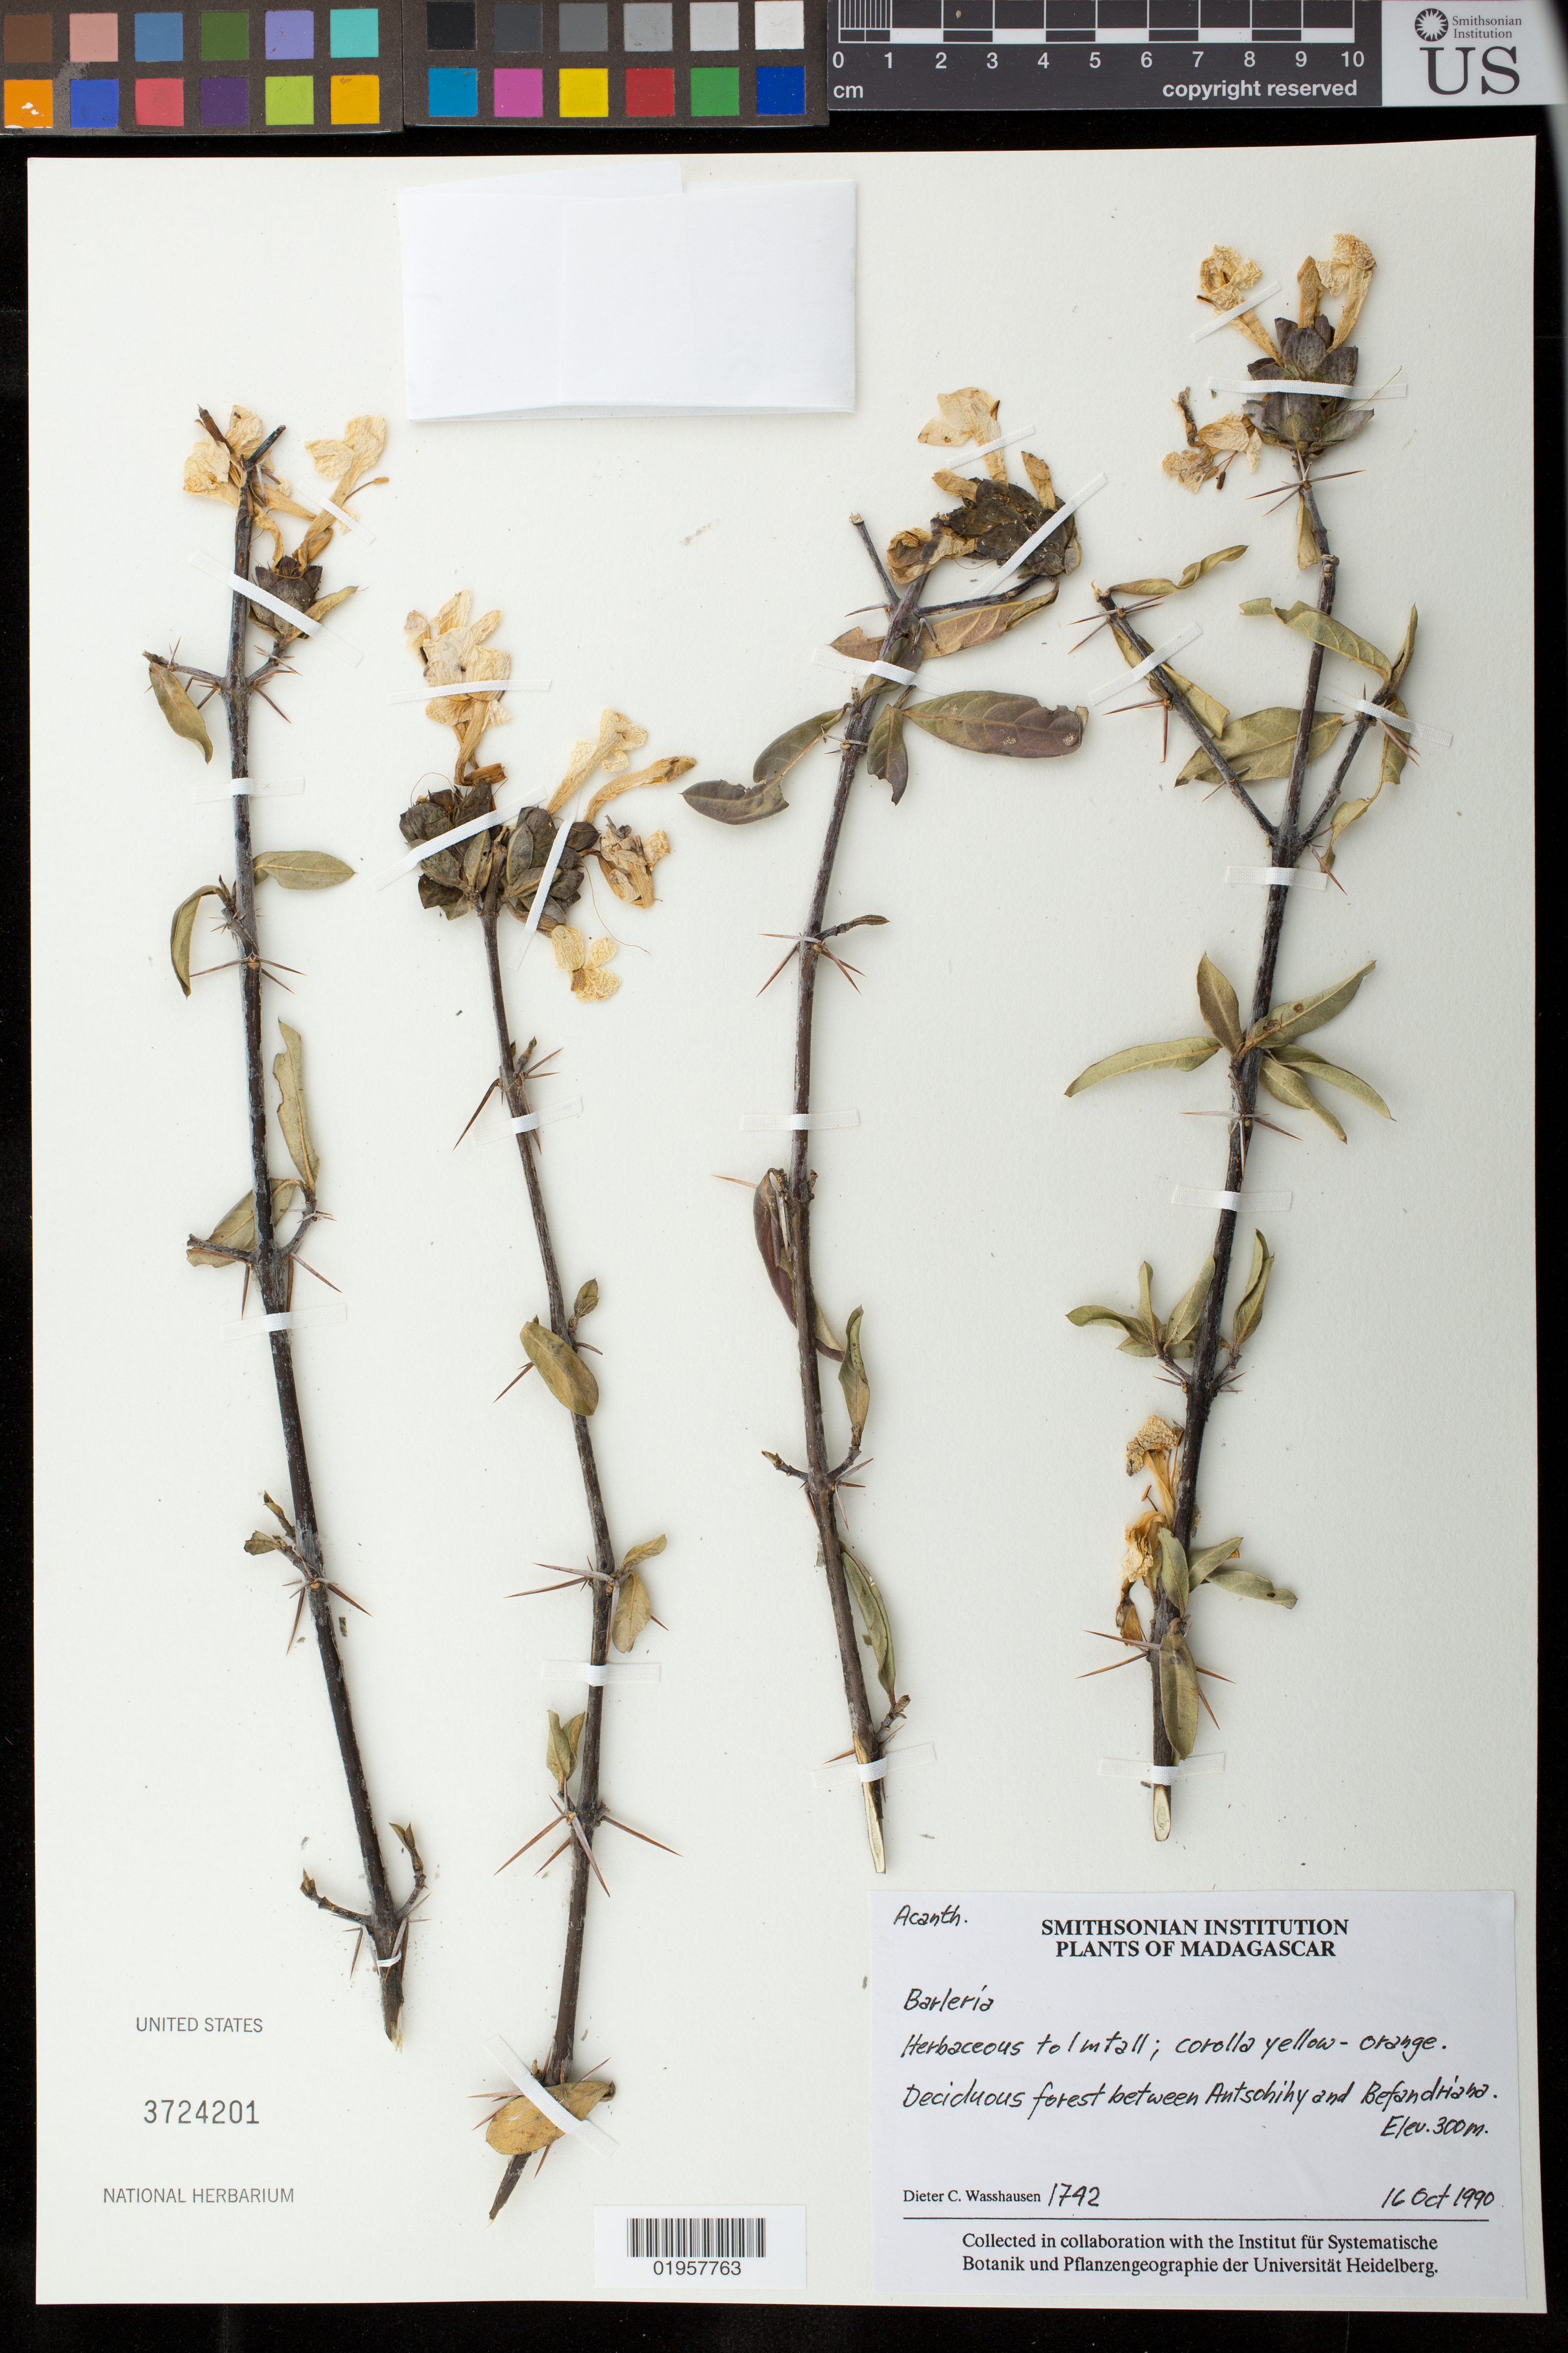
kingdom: Plantae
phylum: Tracheophyta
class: Magnoliopsida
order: Lamiales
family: Acanthaceae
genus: Barleria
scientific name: Barleria sp.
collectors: D. C. Wasshausen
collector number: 1742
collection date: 1990-10-16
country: Madagascar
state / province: Sofia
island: Madagascar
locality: Between Antsohihy and Befandriana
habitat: Deciduous forest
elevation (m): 300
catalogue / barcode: US 3724201